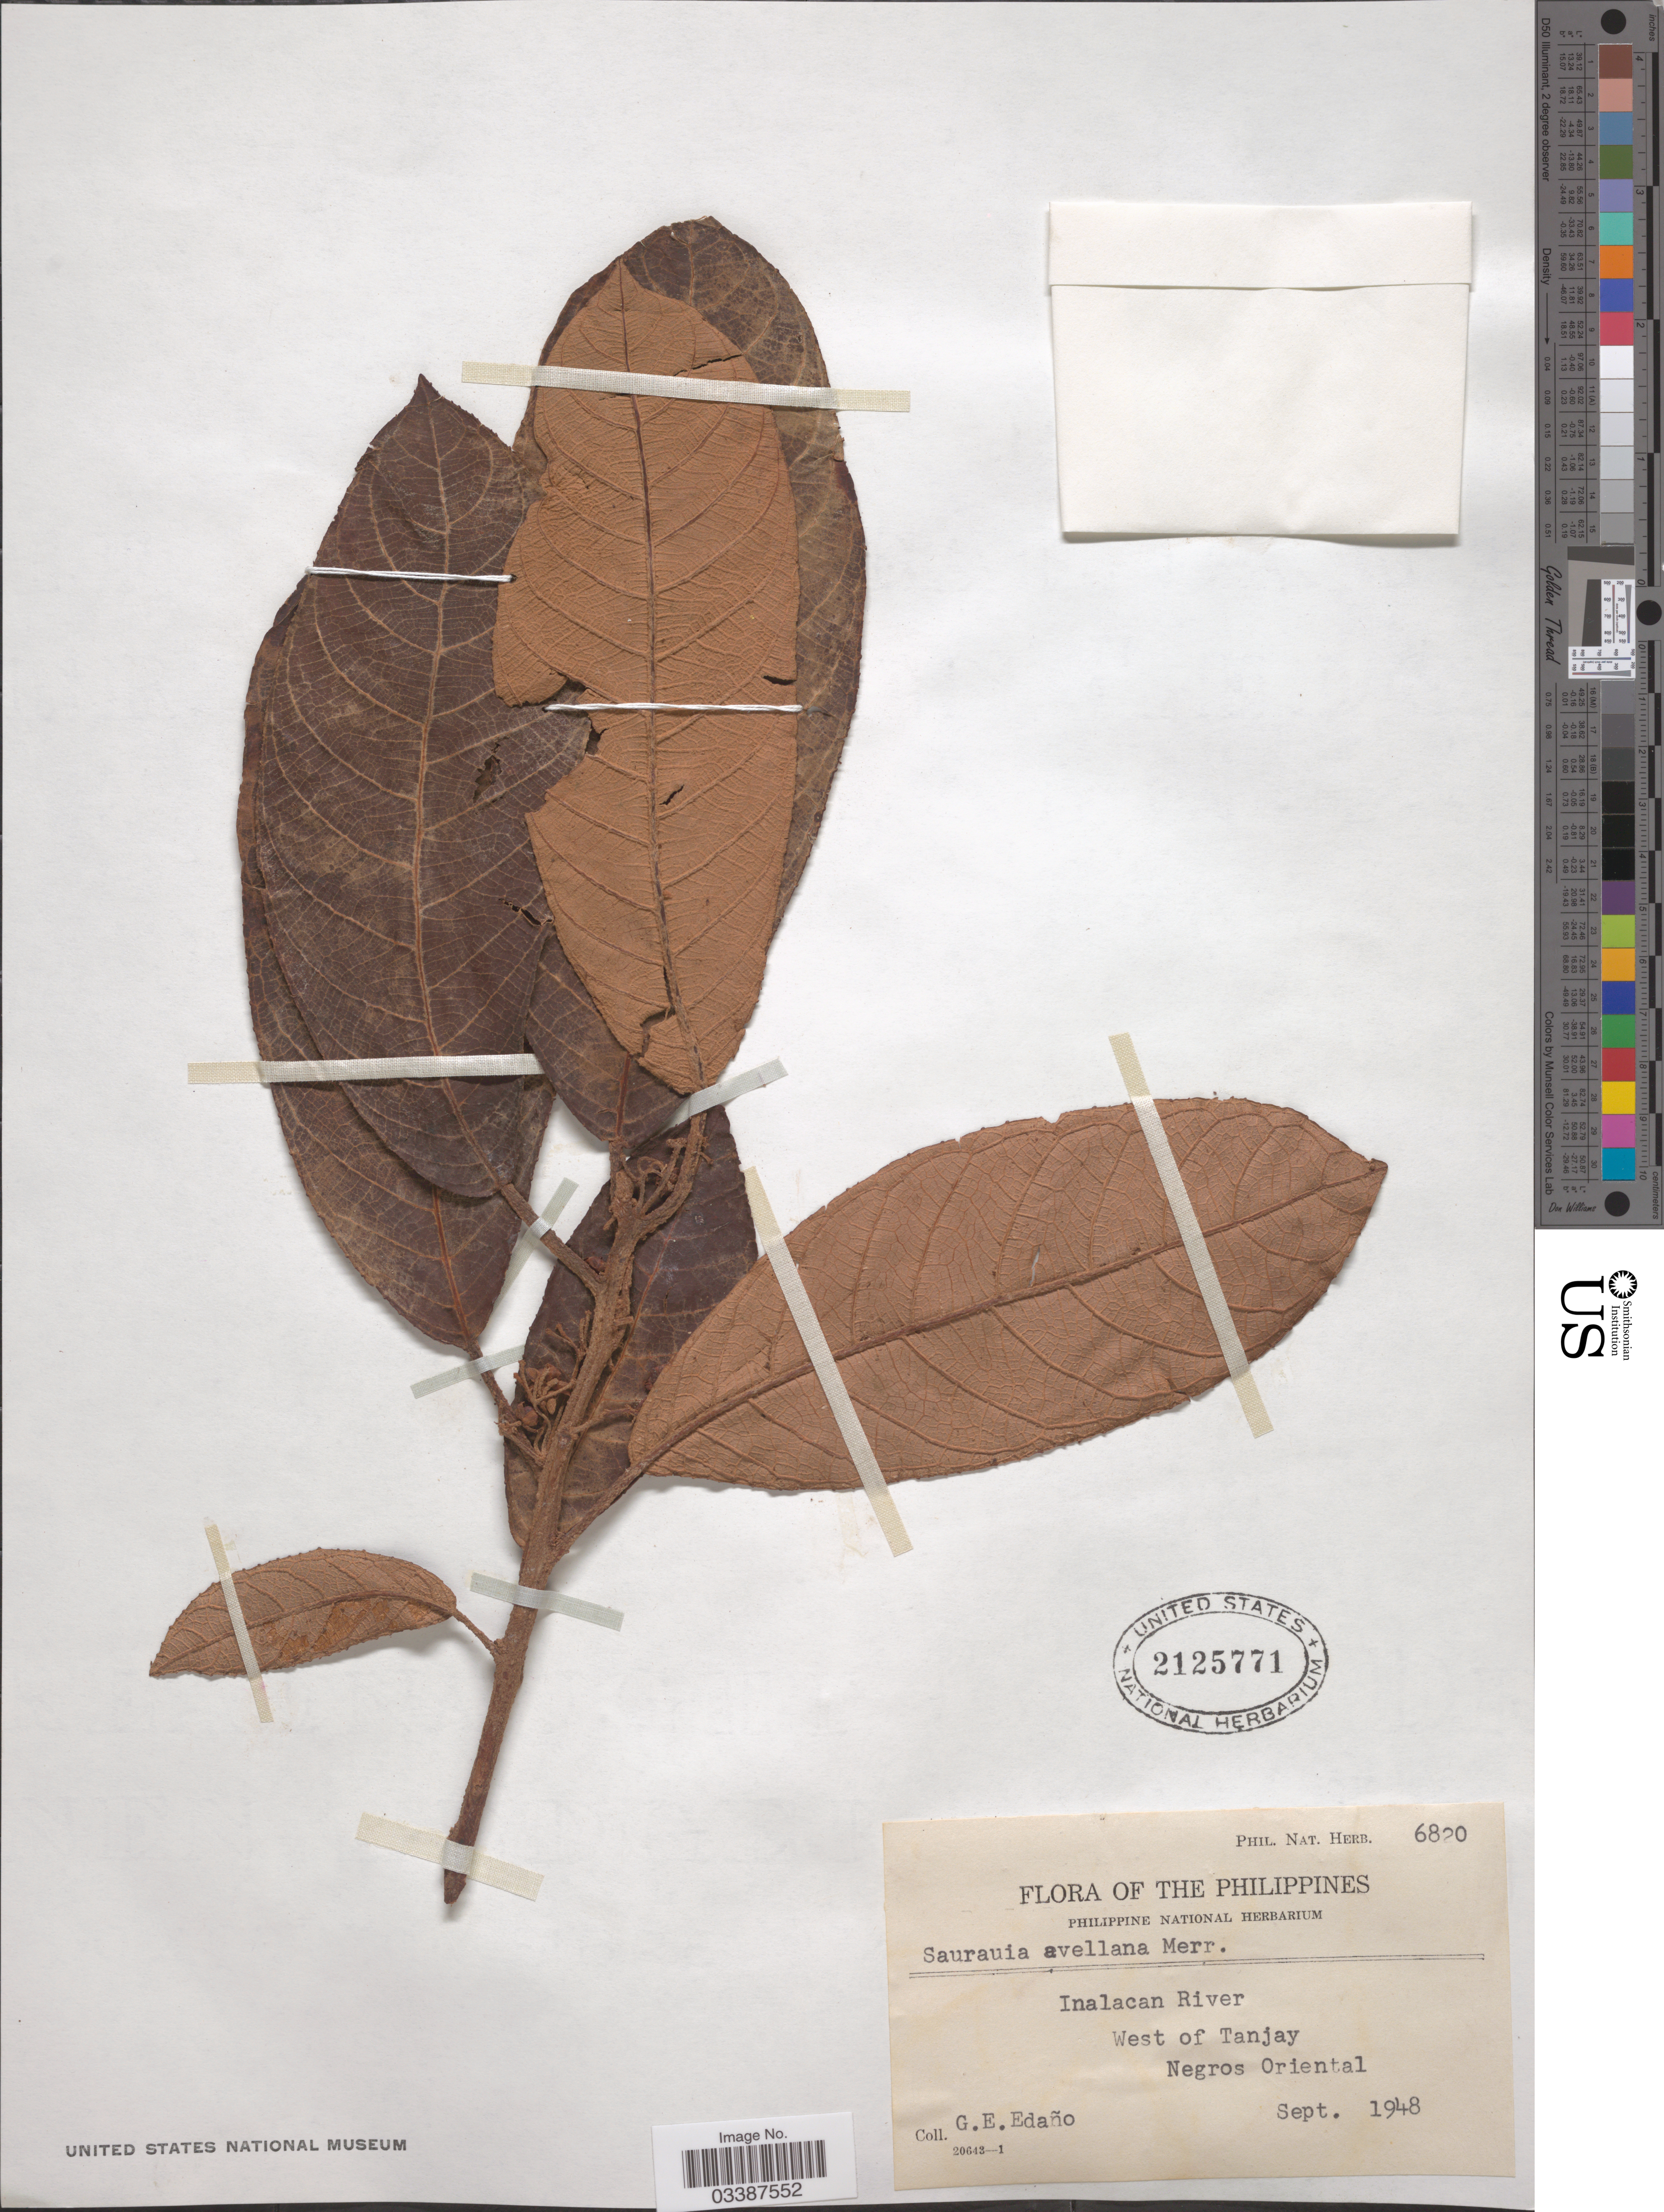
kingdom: Plantae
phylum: Tracheophyta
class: Magnoliopsida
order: Ericales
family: Actinidiaceae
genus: Saurauia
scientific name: Saurauia avellana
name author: Elmer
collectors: G. E. Edaño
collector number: Phil. Nat. Herb. 6820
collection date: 1948-09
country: Philippines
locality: Inalacan River, West of Tanjay, Negros Oriental.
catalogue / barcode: US 2125771